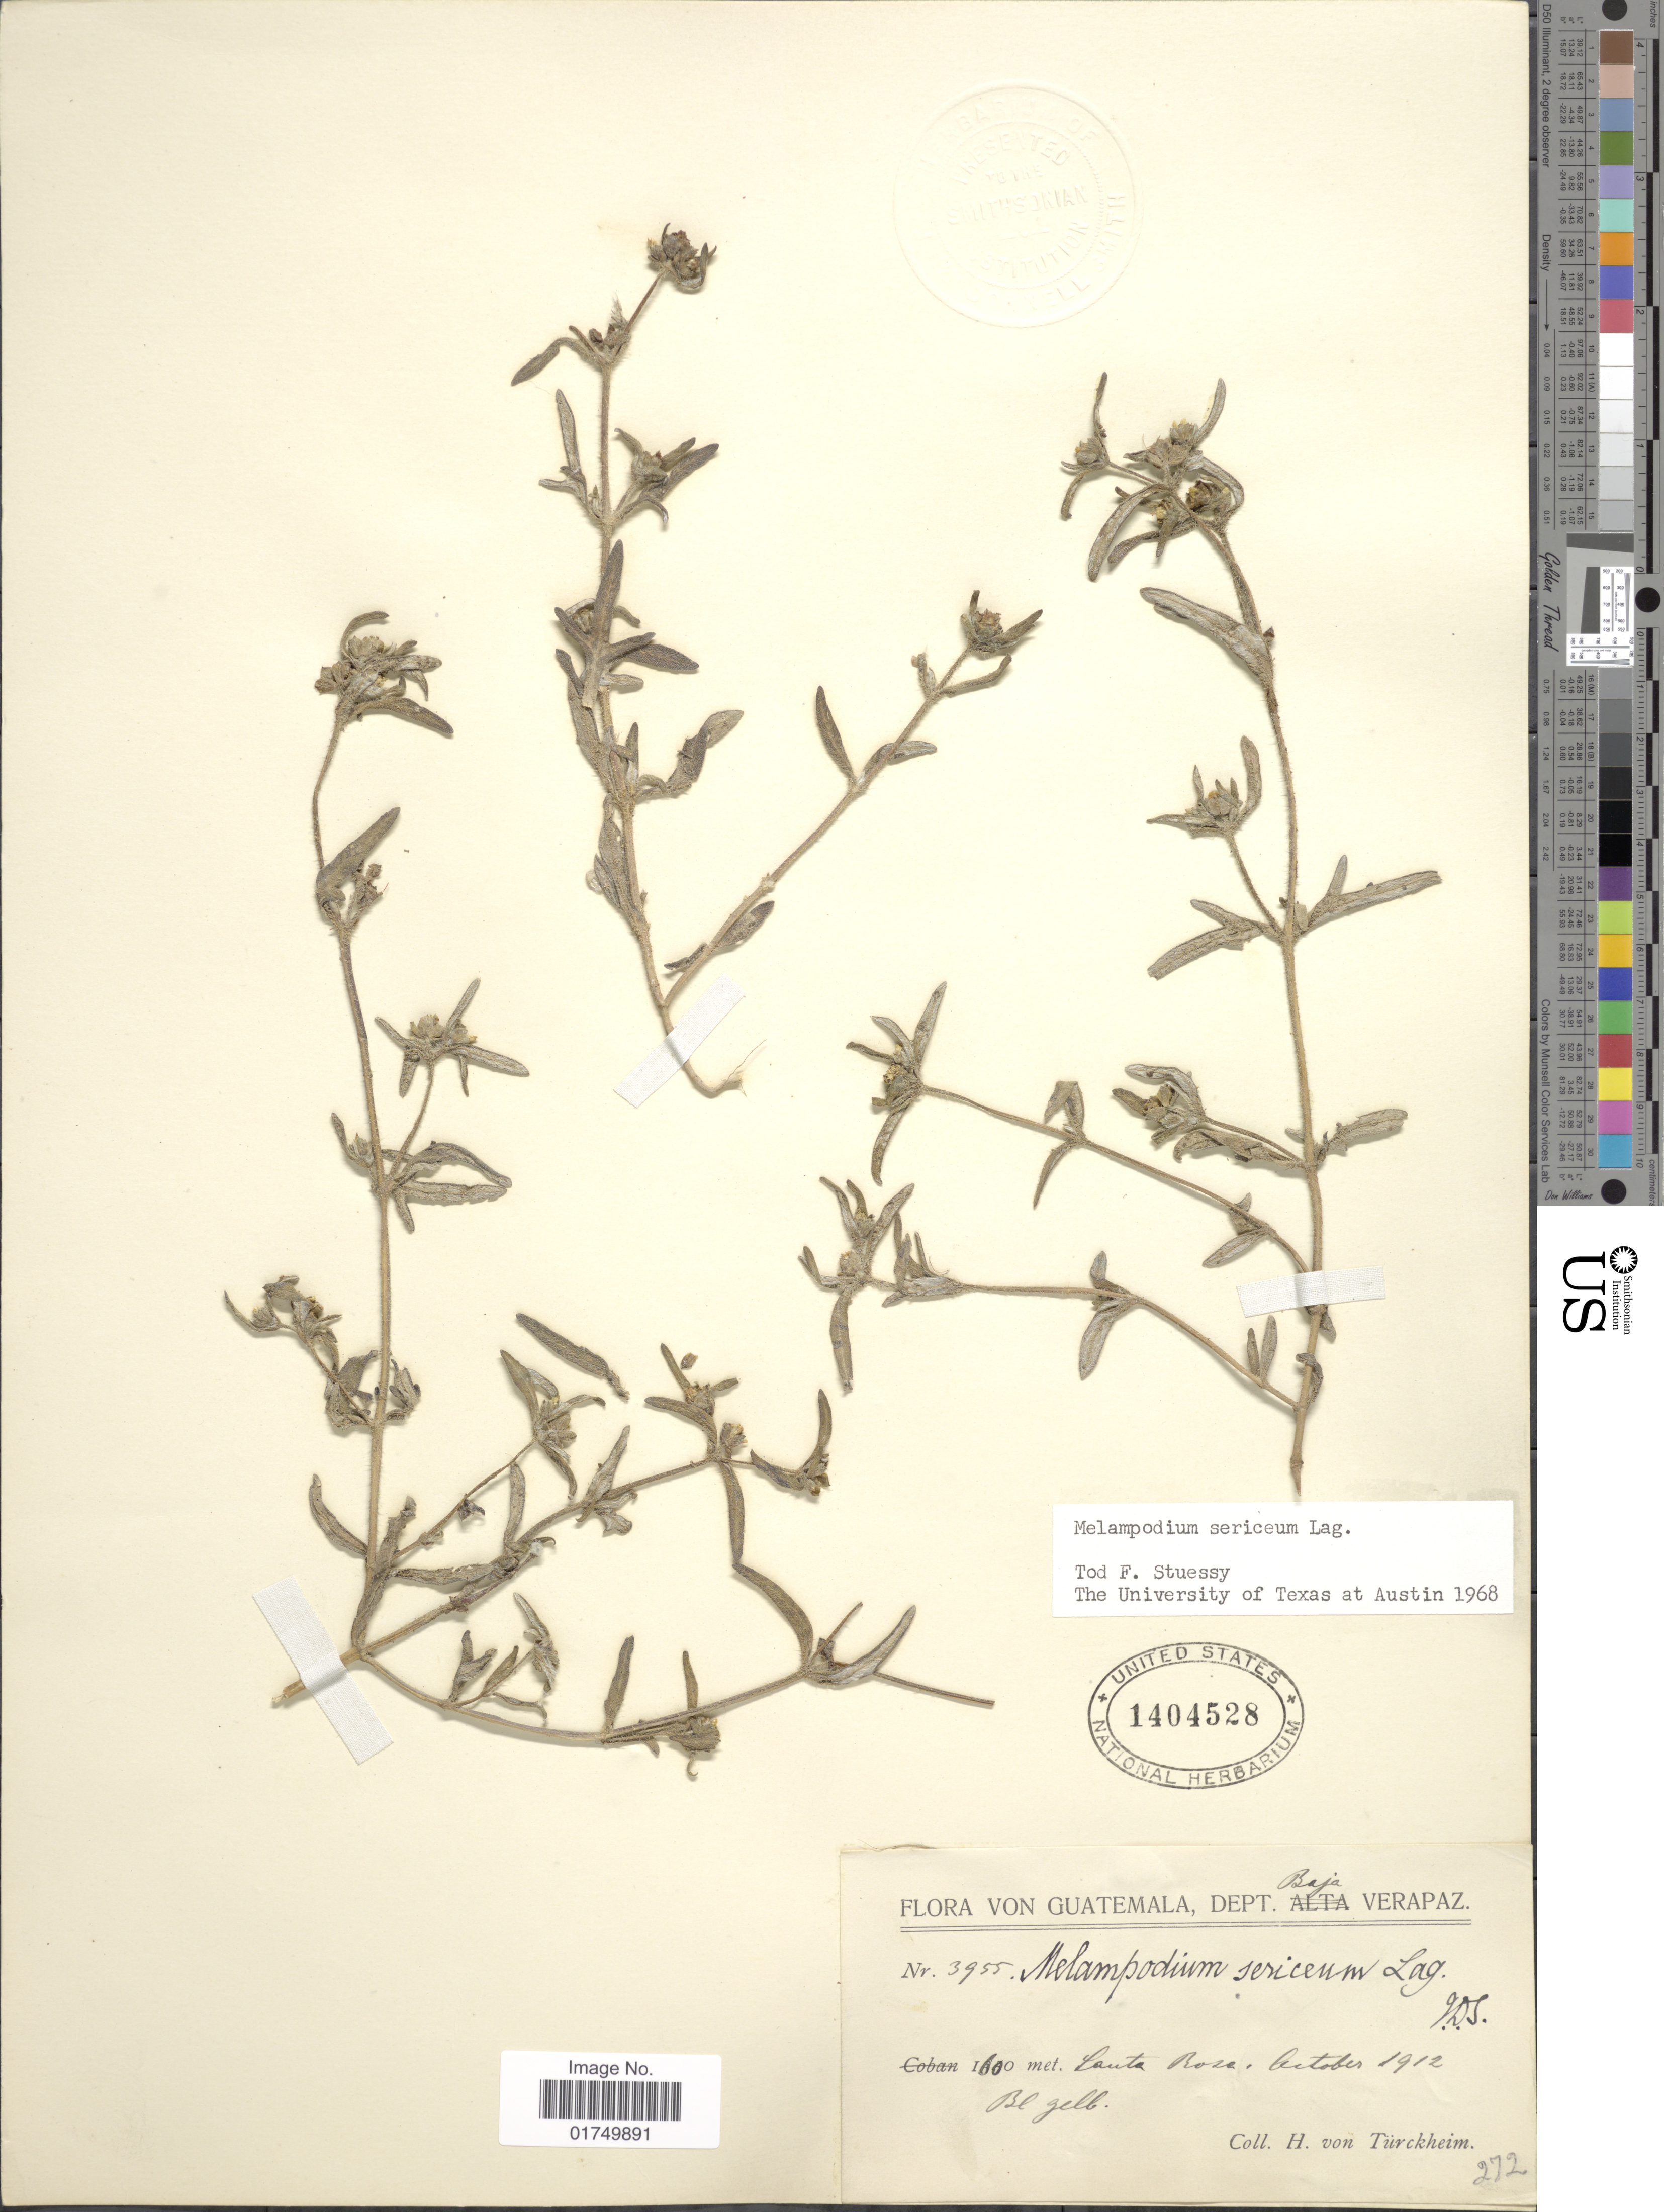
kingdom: Plantae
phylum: Tracheophyta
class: Magnoliopsida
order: Asterales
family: Asteraceae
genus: Melampodium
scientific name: Melampodium sericeum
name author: Kunth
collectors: H. von Türckheim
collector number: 3955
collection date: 1912-10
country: Guatemala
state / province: Baja Verapaz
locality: Dept. Baja Verapaz. Canta Rosa.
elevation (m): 1600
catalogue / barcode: US 1404528